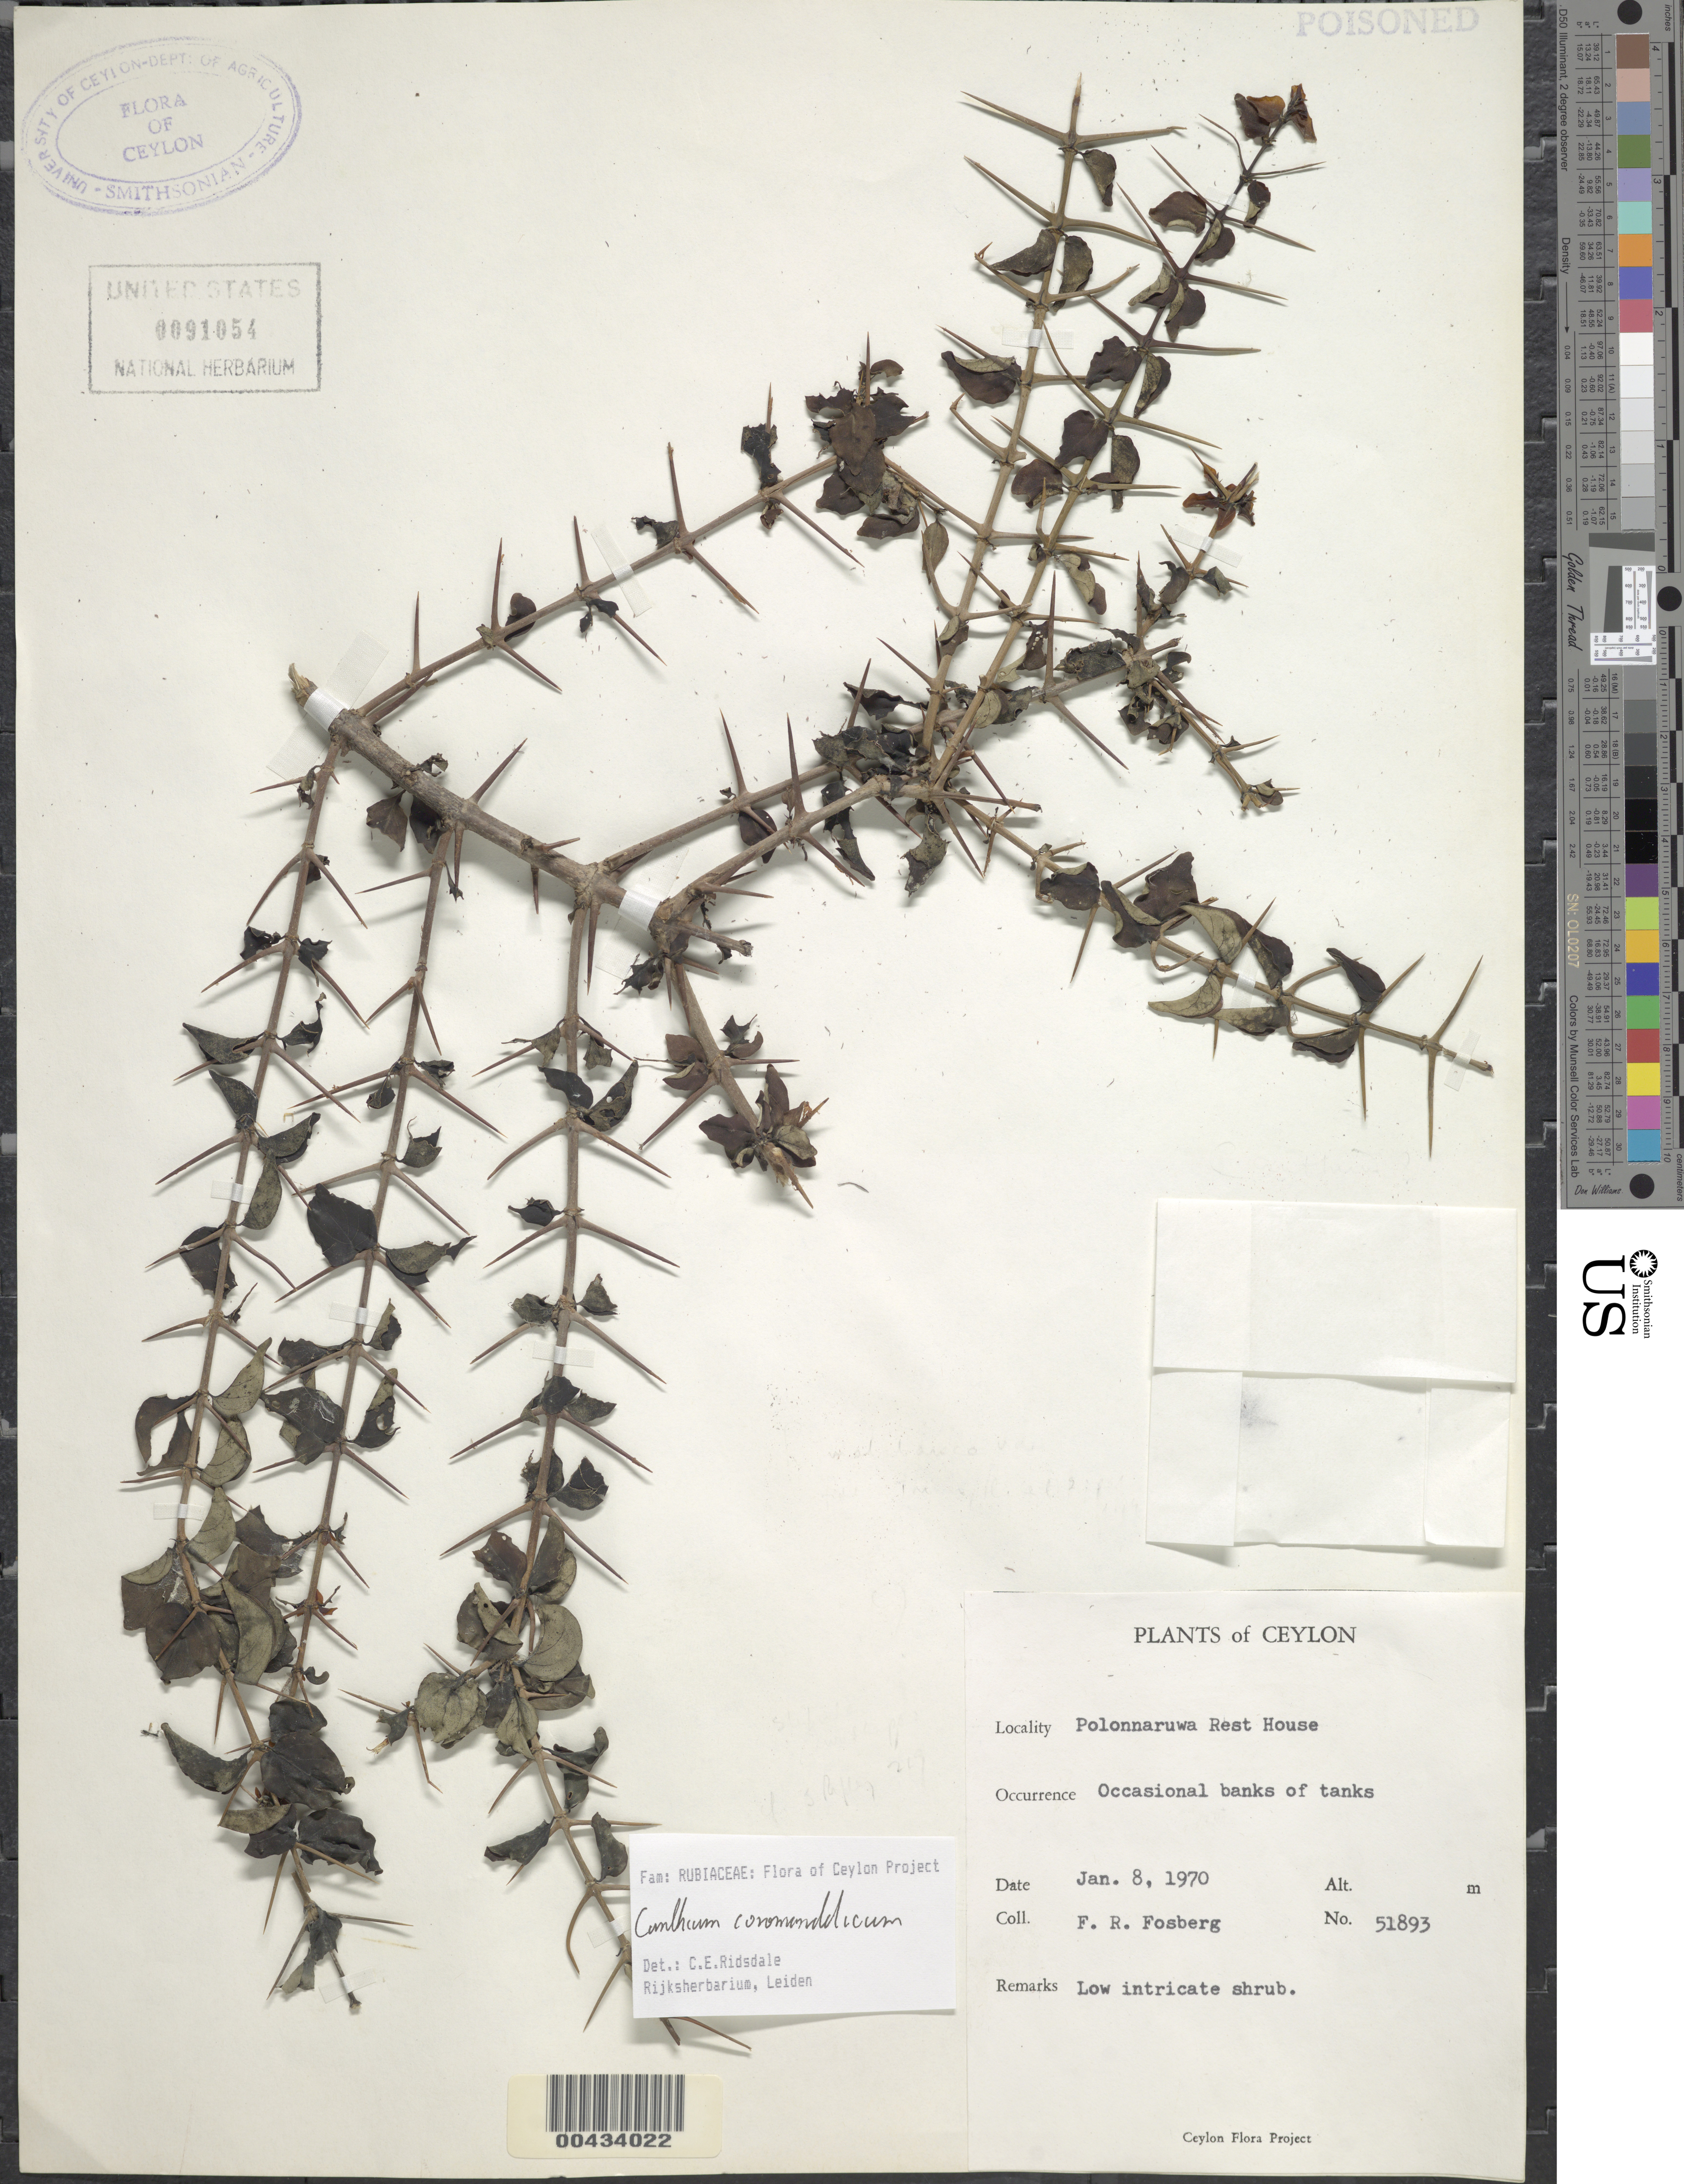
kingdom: Plantae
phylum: Tracheophyta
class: Magnoliopsida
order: Gentianales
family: Rubiaceae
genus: Canthium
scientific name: Canthium coromandelicum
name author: (Burm. f.) Alston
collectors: F. R. Fosberg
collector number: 51893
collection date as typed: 08 Jan 1970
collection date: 1970-01-08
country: Sri Lanka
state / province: North Central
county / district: Polonnaruwa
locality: Polonnaruwa Rest House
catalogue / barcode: US 91054